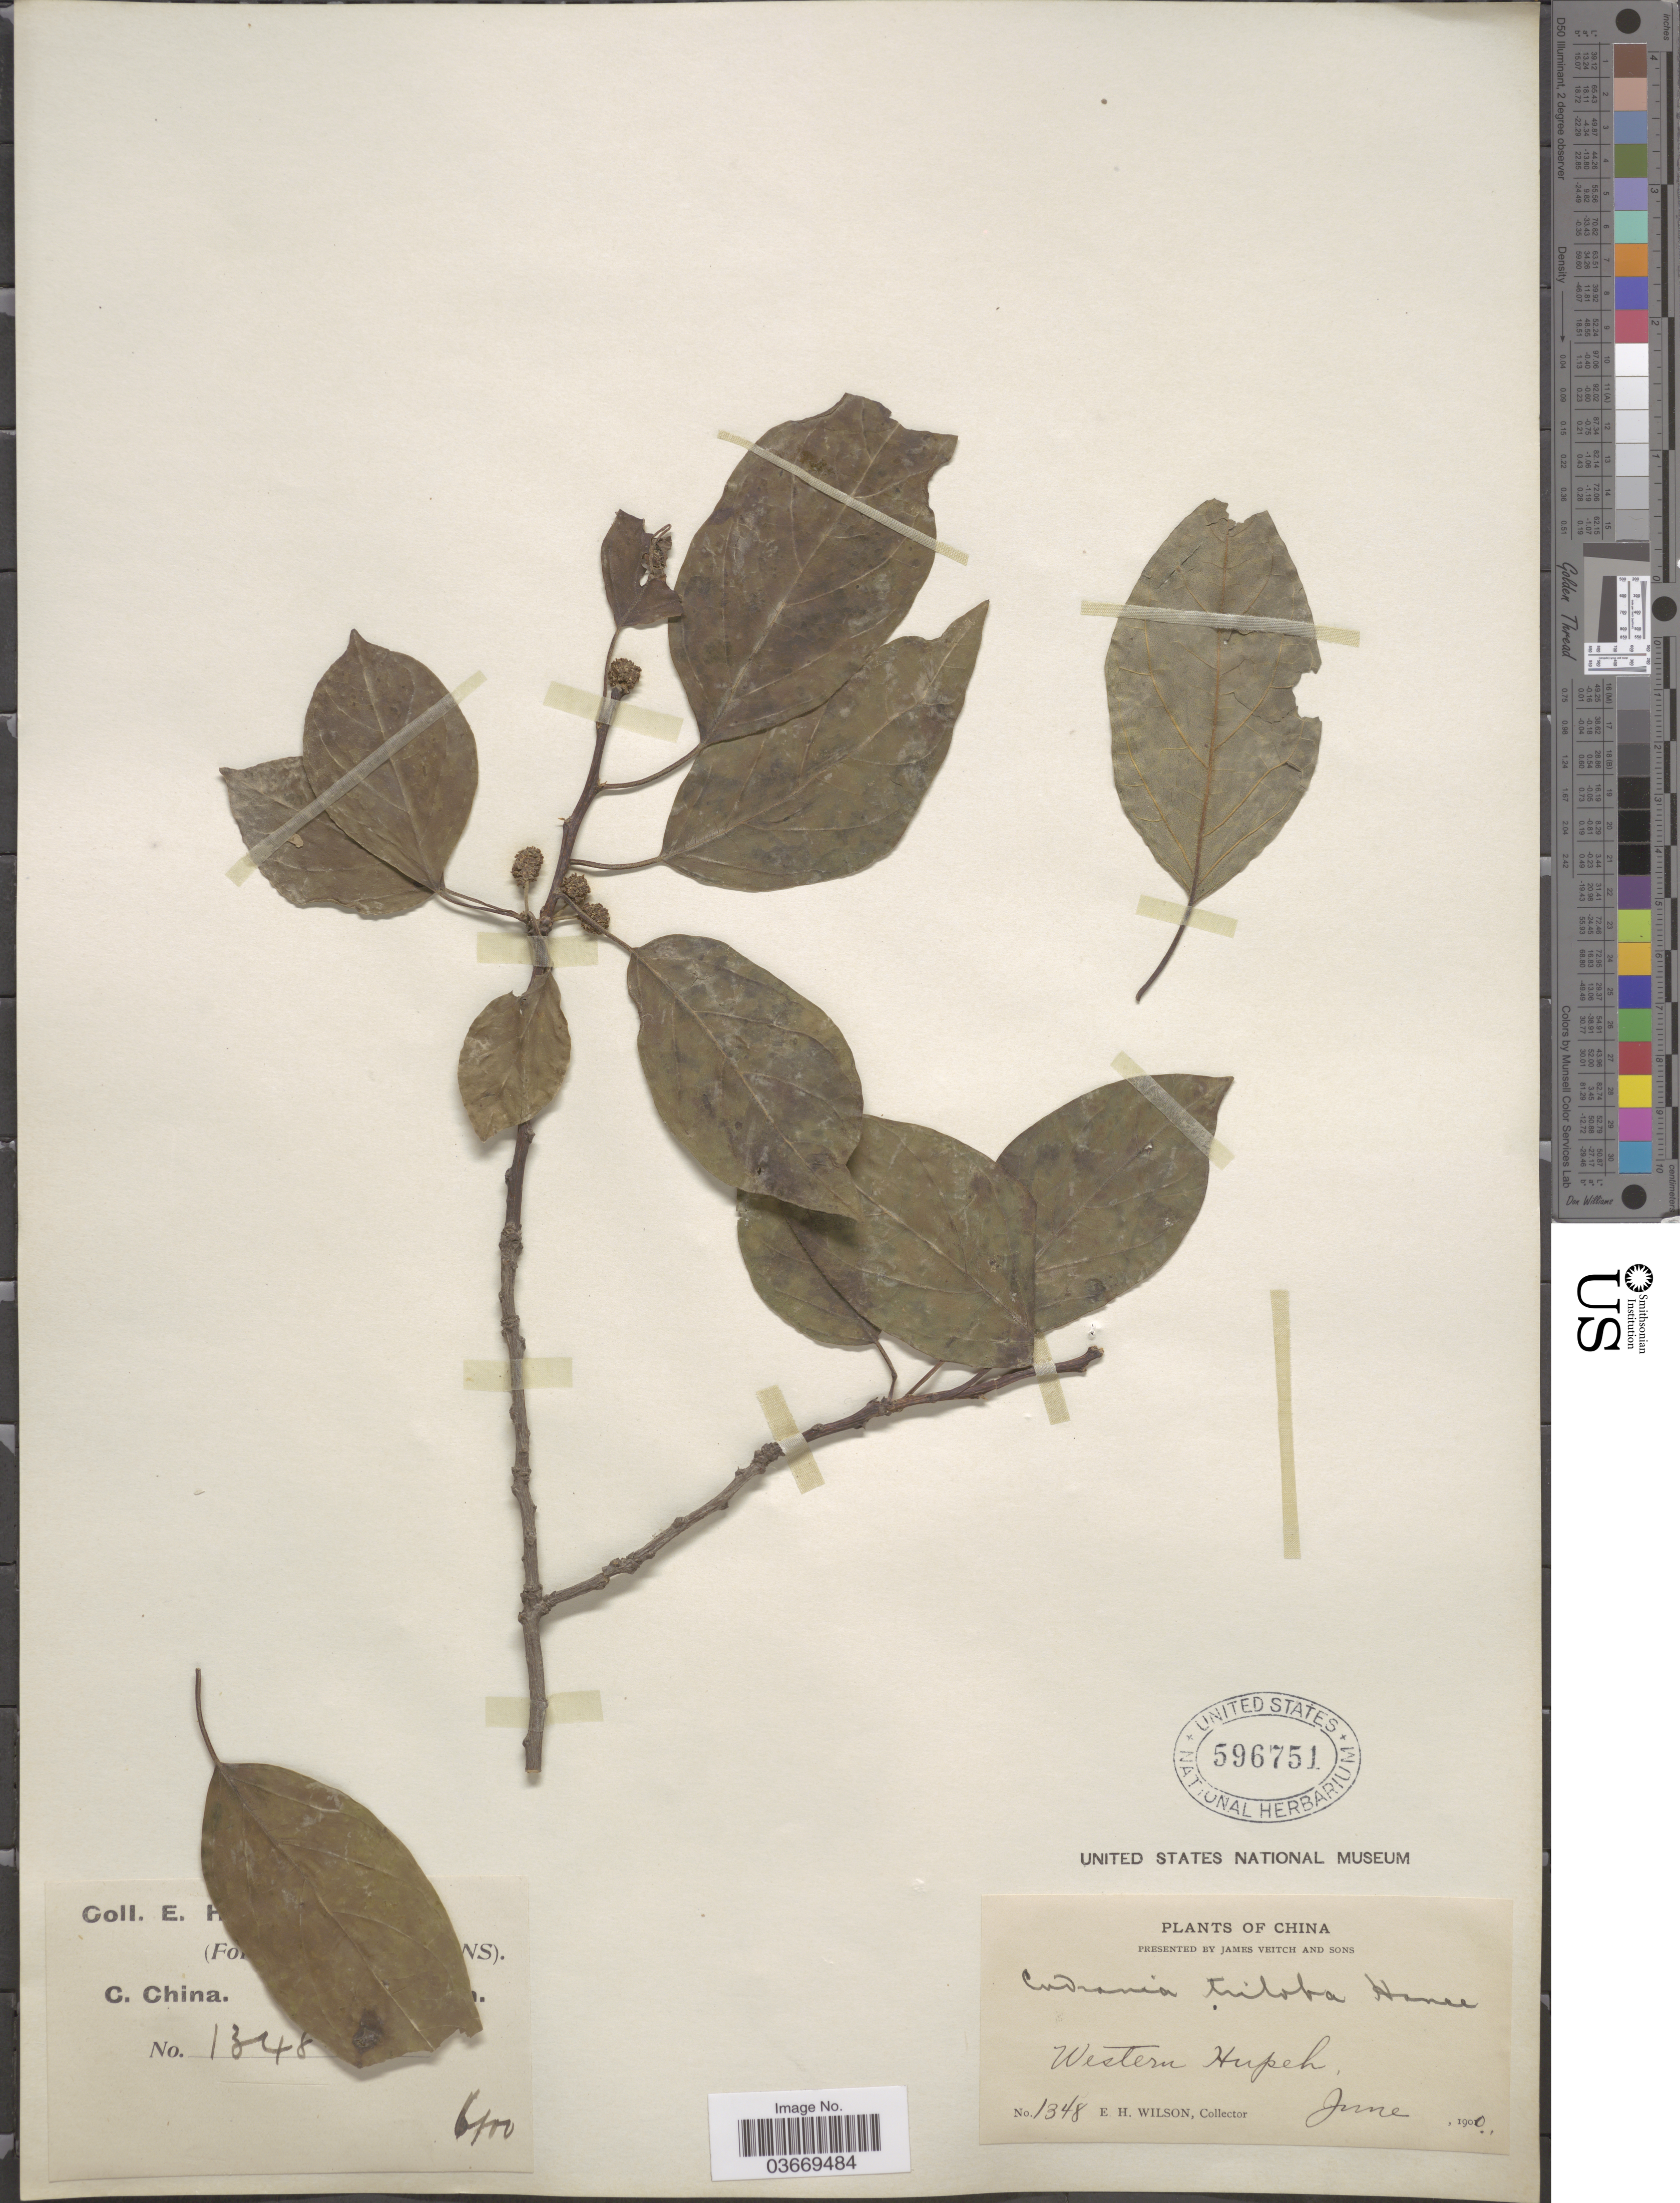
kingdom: Plantae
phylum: Tracheophyta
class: Magnoliopsida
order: Rosales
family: Moraceae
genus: Maclura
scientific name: Maclura tricuspidata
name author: Carrière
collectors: E. Wilson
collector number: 1348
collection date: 1900-06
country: China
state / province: Hubei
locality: C. China. Western Hupeh.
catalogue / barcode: US 596751